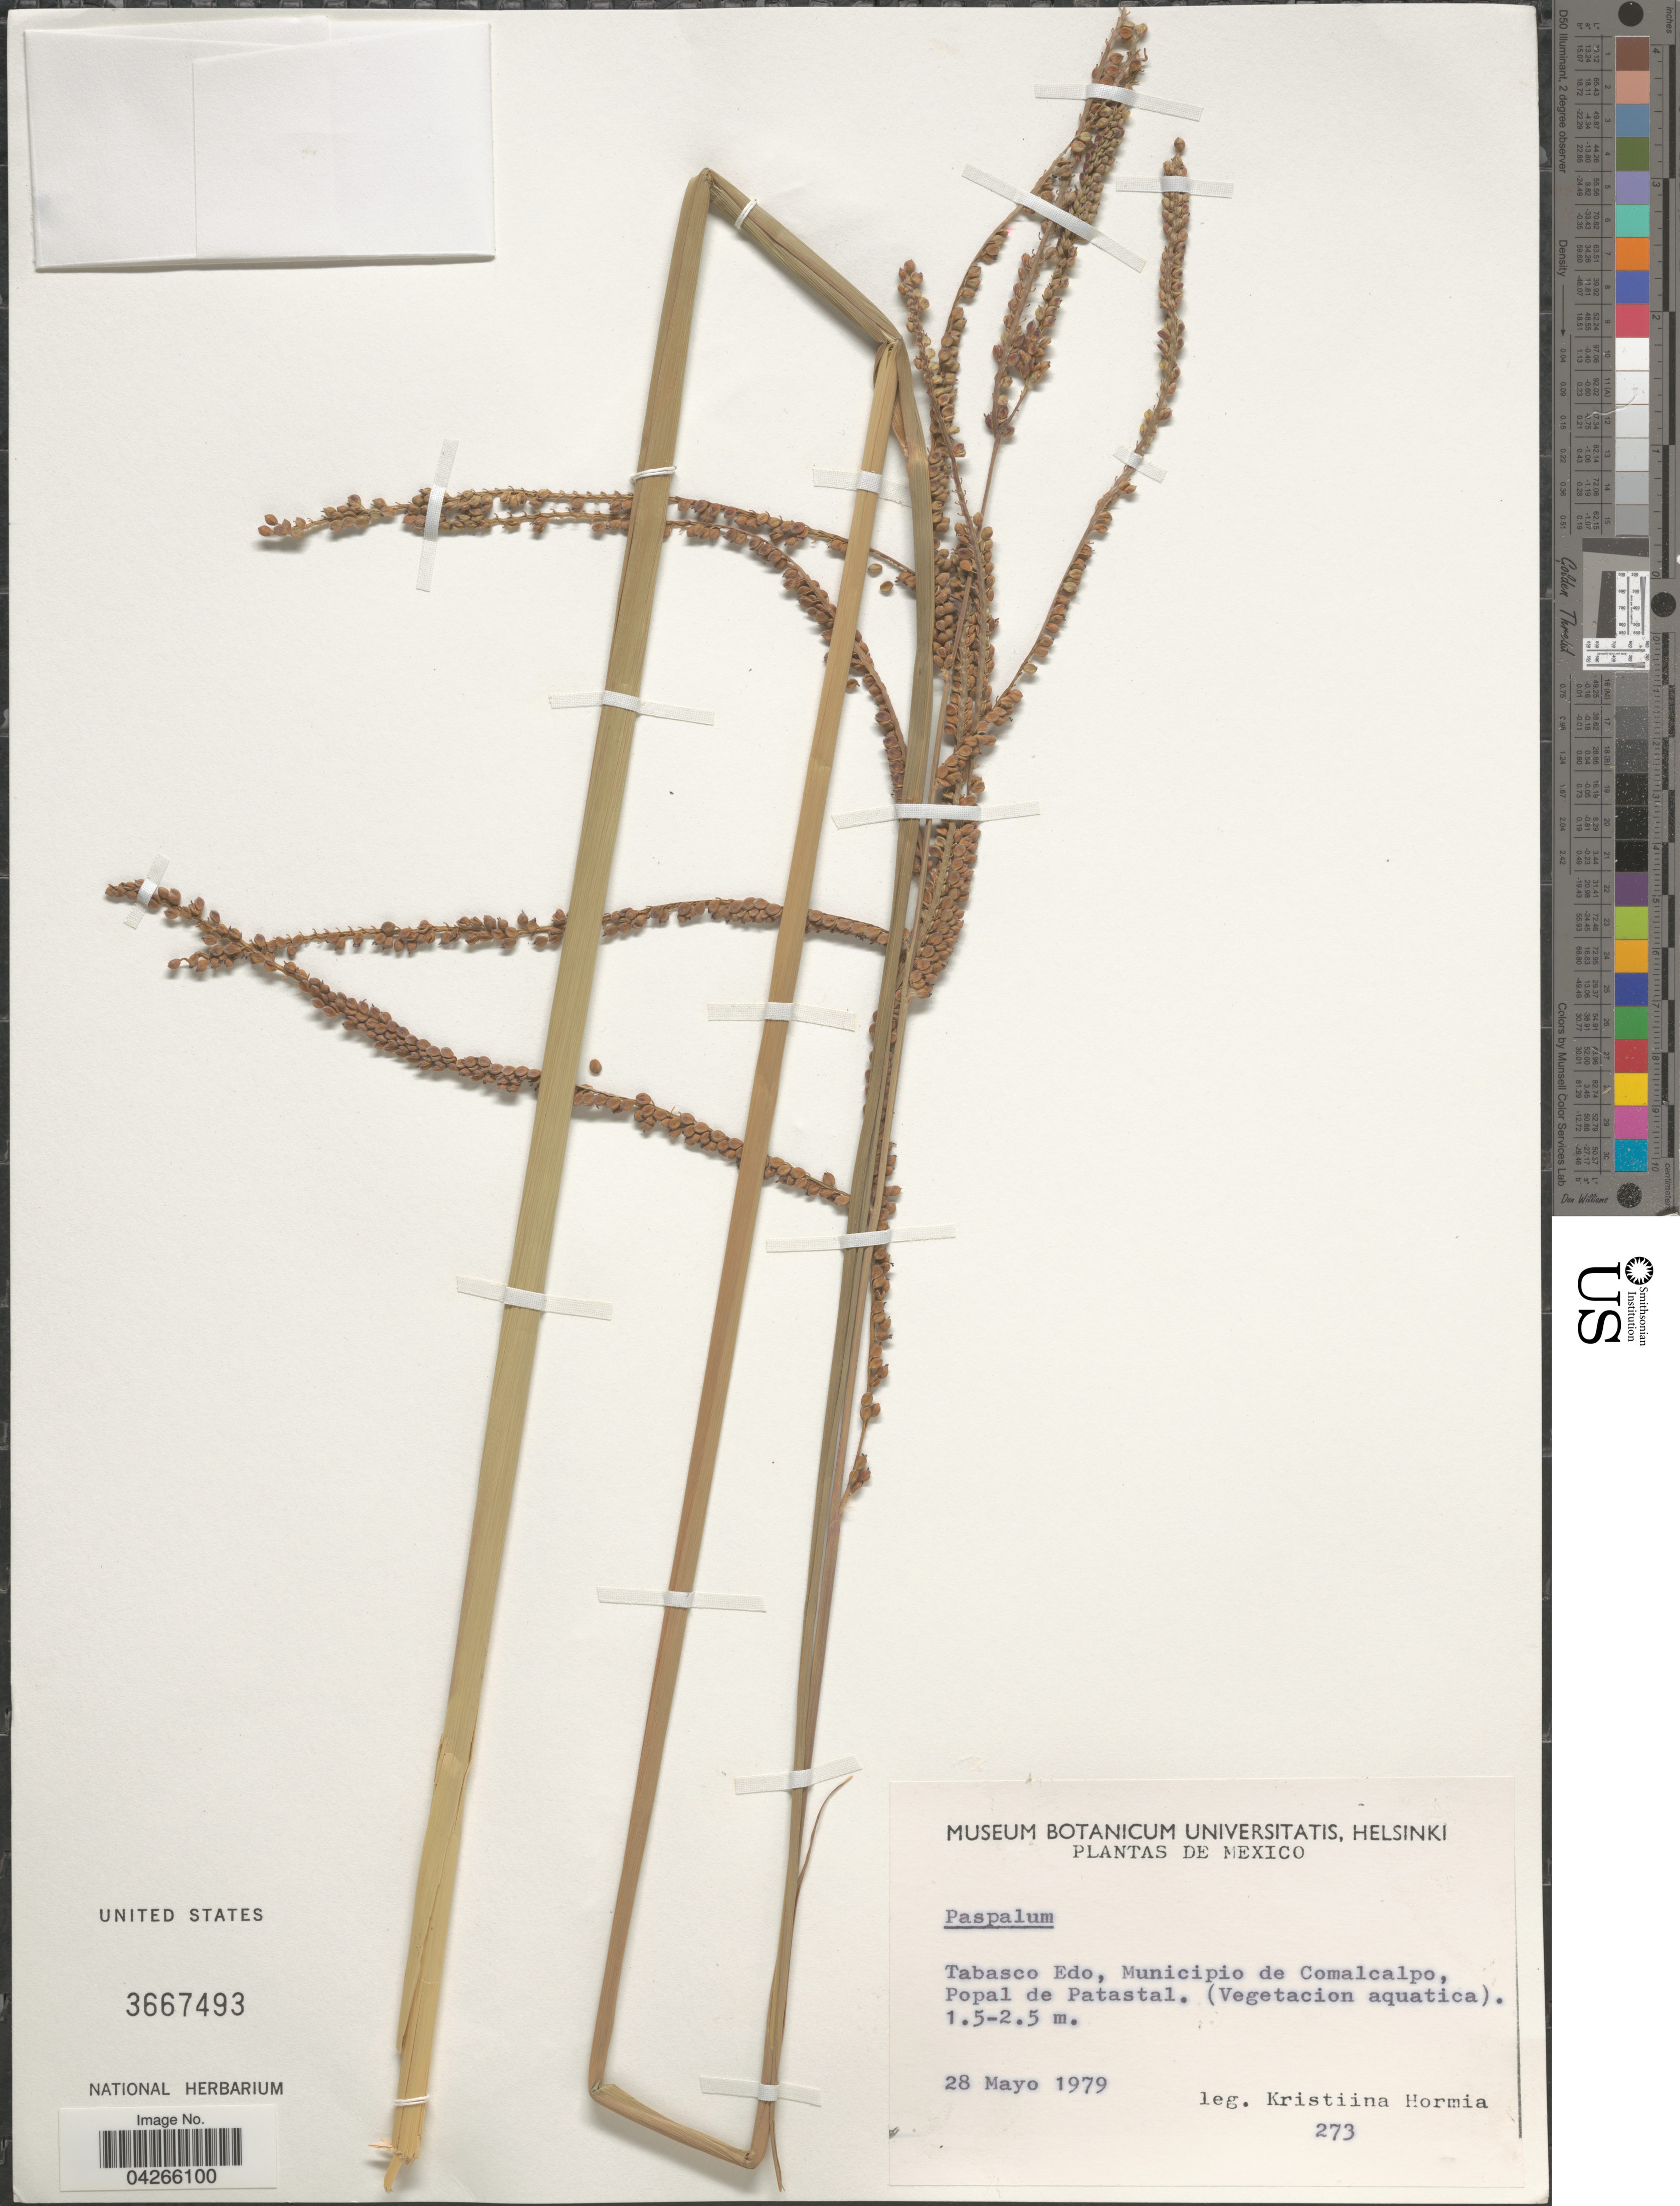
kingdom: Plantae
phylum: Tracheophyta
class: Liliopsida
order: Poales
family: Poaceae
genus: Paspalum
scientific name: Paspalum sp.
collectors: K. Hormia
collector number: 273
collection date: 1979-05-28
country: Mexico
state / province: Tabasco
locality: Municipio de Comalcalpo, Popal de Patastal.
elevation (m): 1.5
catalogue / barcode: US 3667493